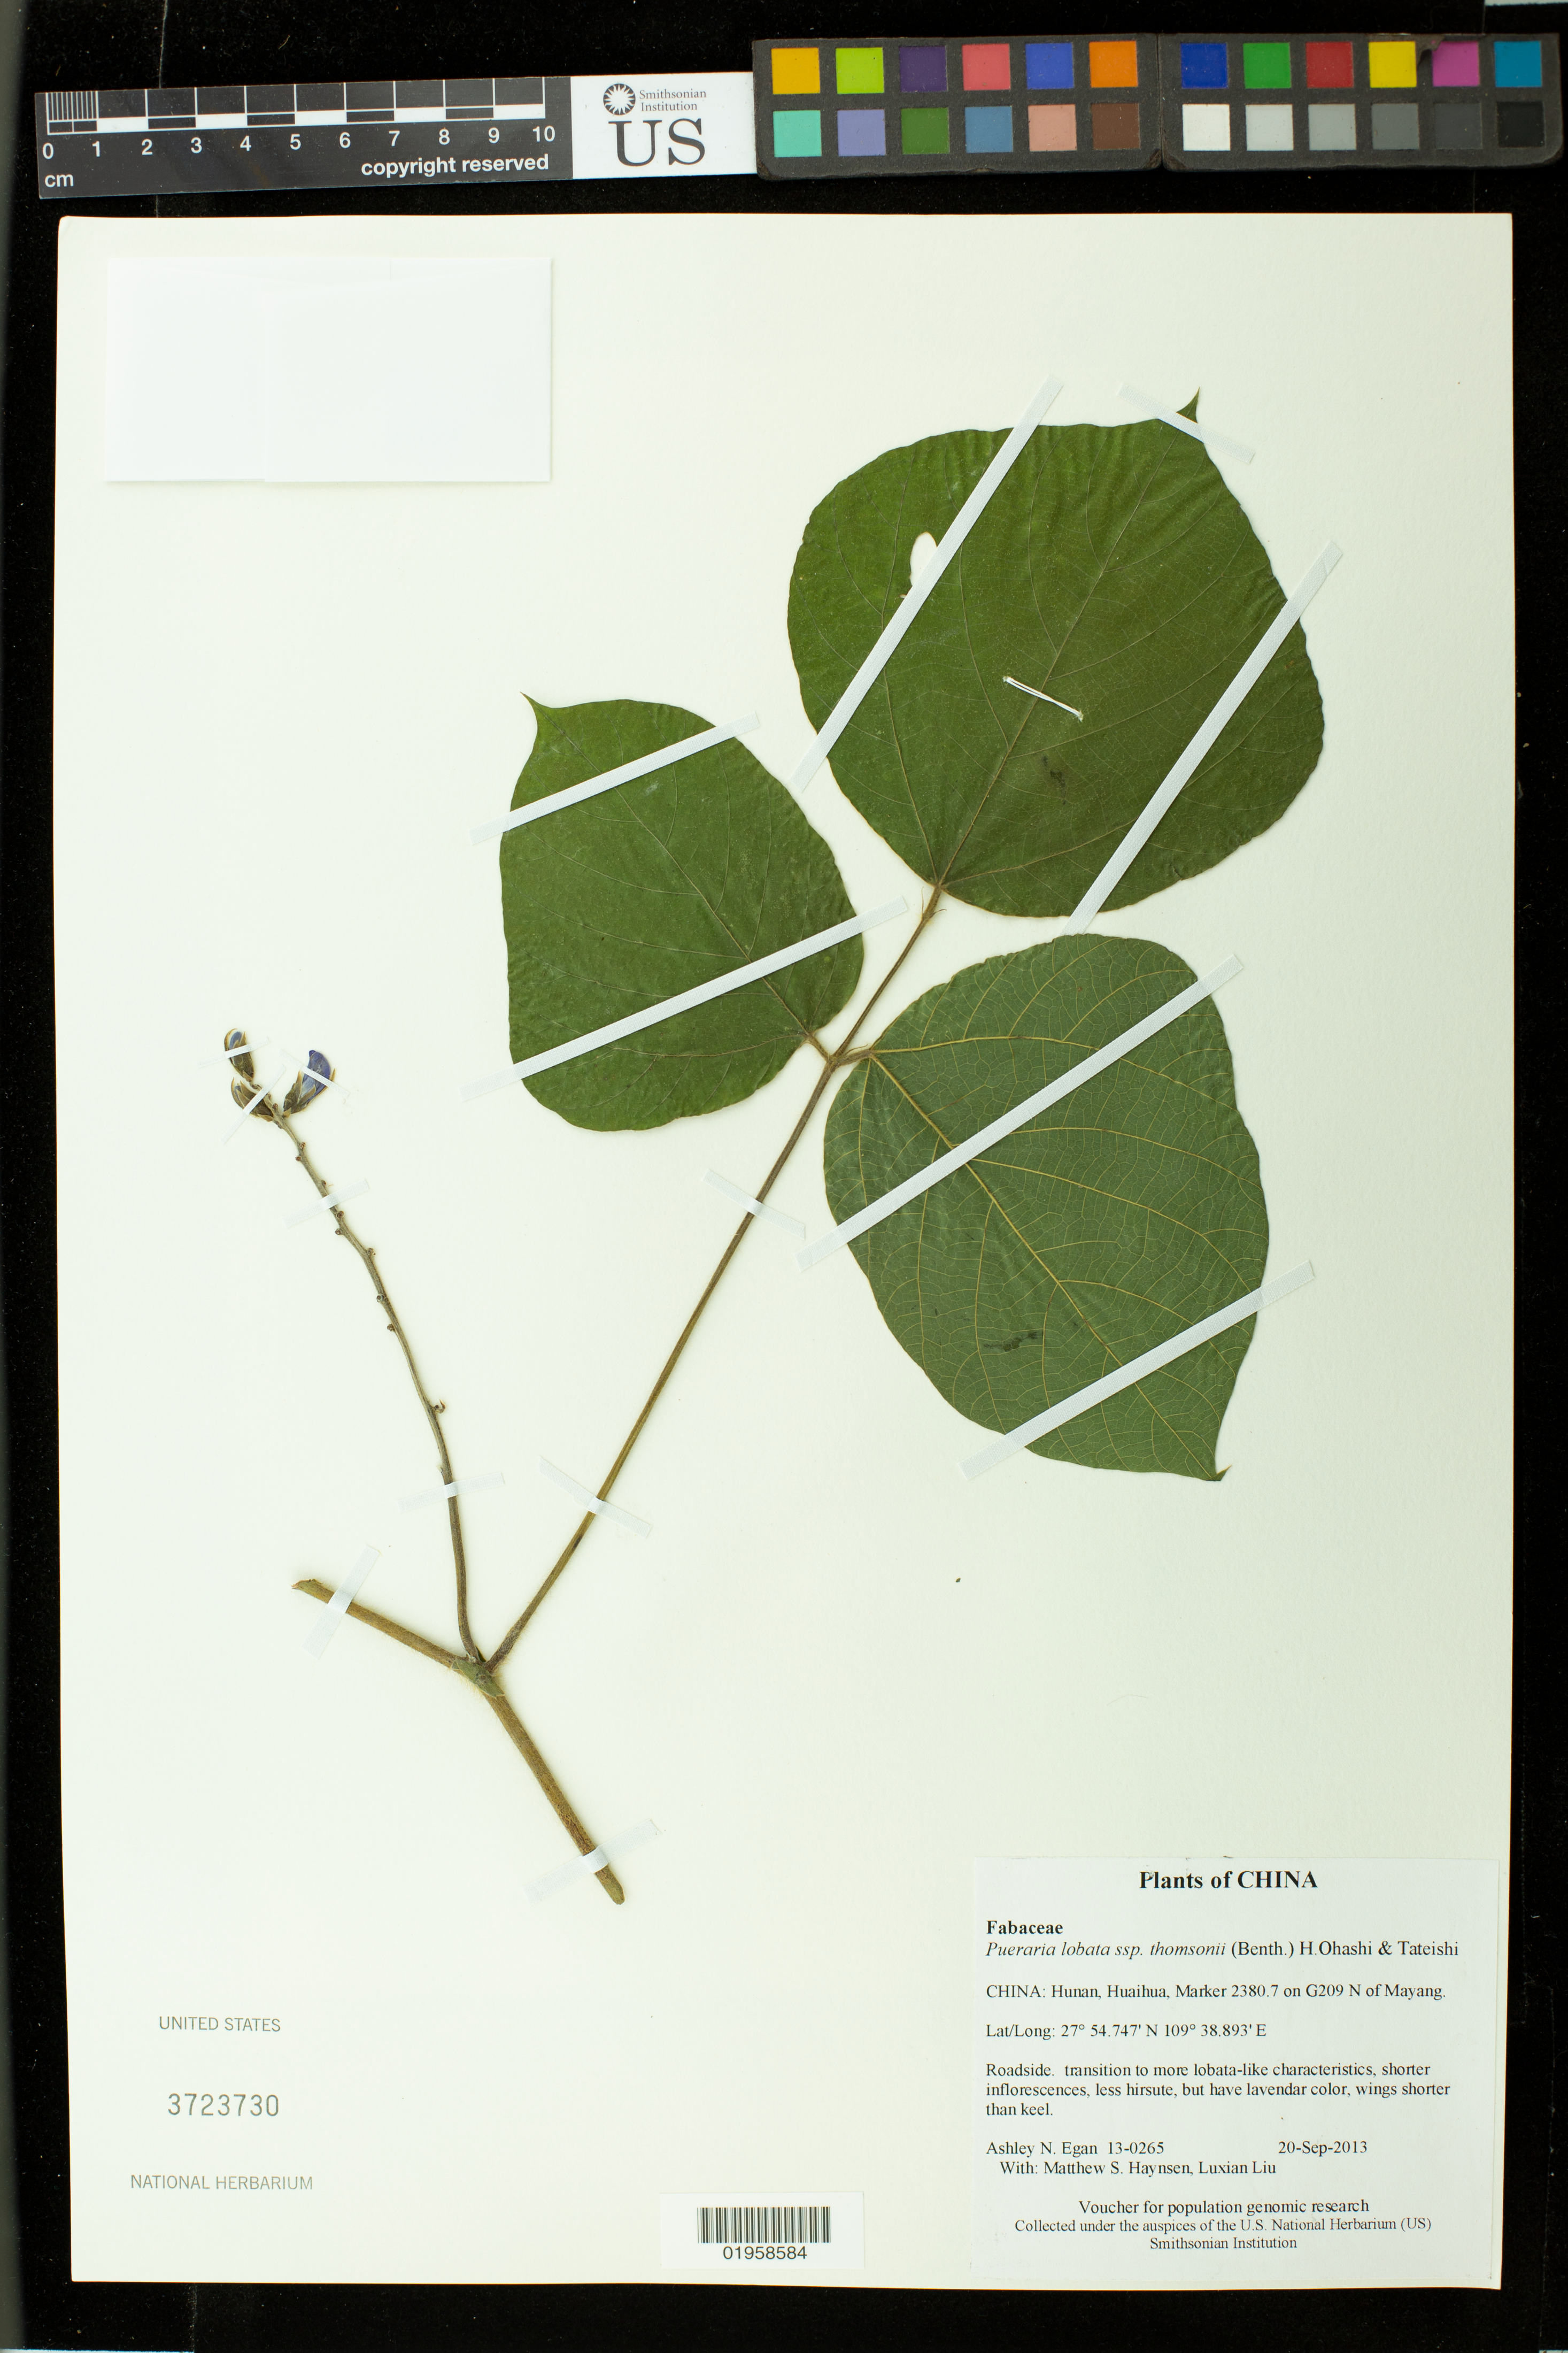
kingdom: Plantae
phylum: Tracheophyta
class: Magnoliopsida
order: Fabales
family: Fabaceae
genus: Pueraria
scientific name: Pueraria lobata subsp. thomsonii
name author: (Benth.) H. Ohashi & Tateishi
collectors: A. N. Egan, M. Hansen & L. Liu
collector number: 13-0265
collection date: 2013-09-20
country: China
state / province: Hunan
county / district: Huaihua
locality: Marker 2380.7 on G209 N of Mayang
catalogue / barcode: US 3723730